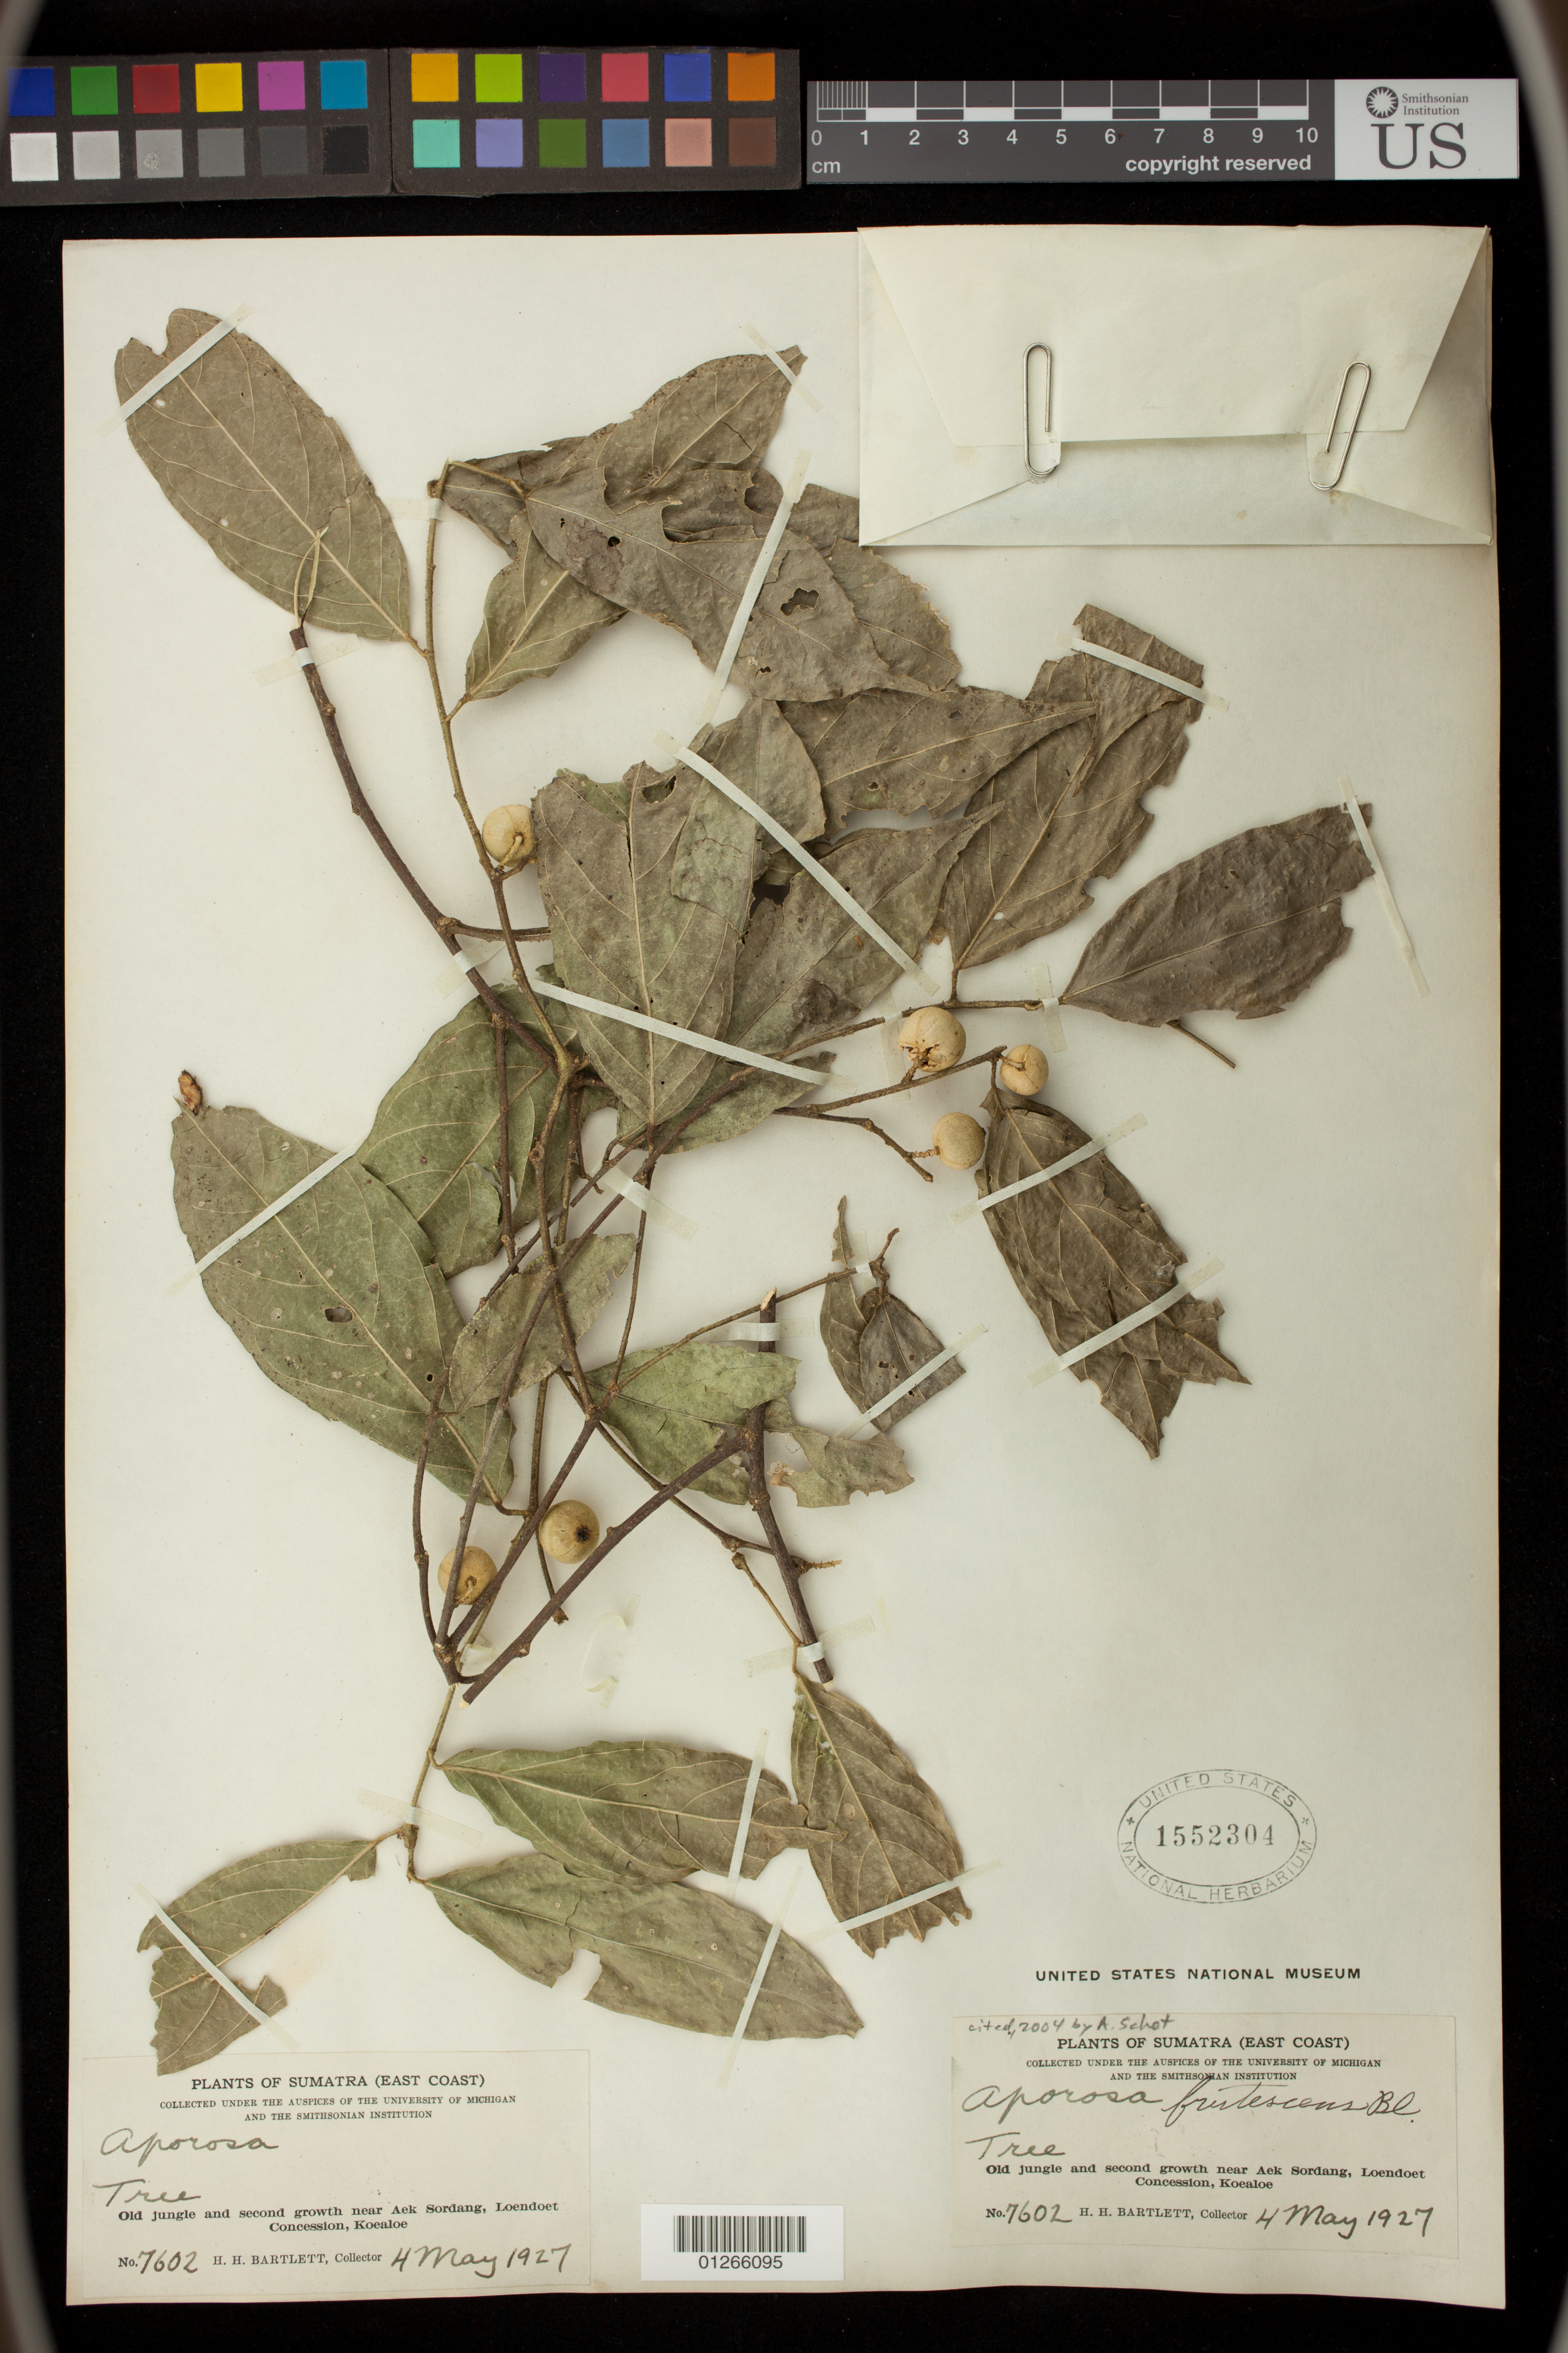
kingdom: Plantae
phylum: Tracheophyta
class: Magnoliopsida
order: Malpighiales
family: Phyllanthaceae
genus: Aporosa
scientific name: Aporosa frutescens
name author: Blume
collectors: H. H. Bartlett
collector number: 7602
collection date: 1927-05-04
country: Indonesia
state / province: Sumatra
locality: East Coast. Old jungle and second growth near Aek Sordang, Loendoet Concession, Koealoe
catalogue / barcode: US 1552304